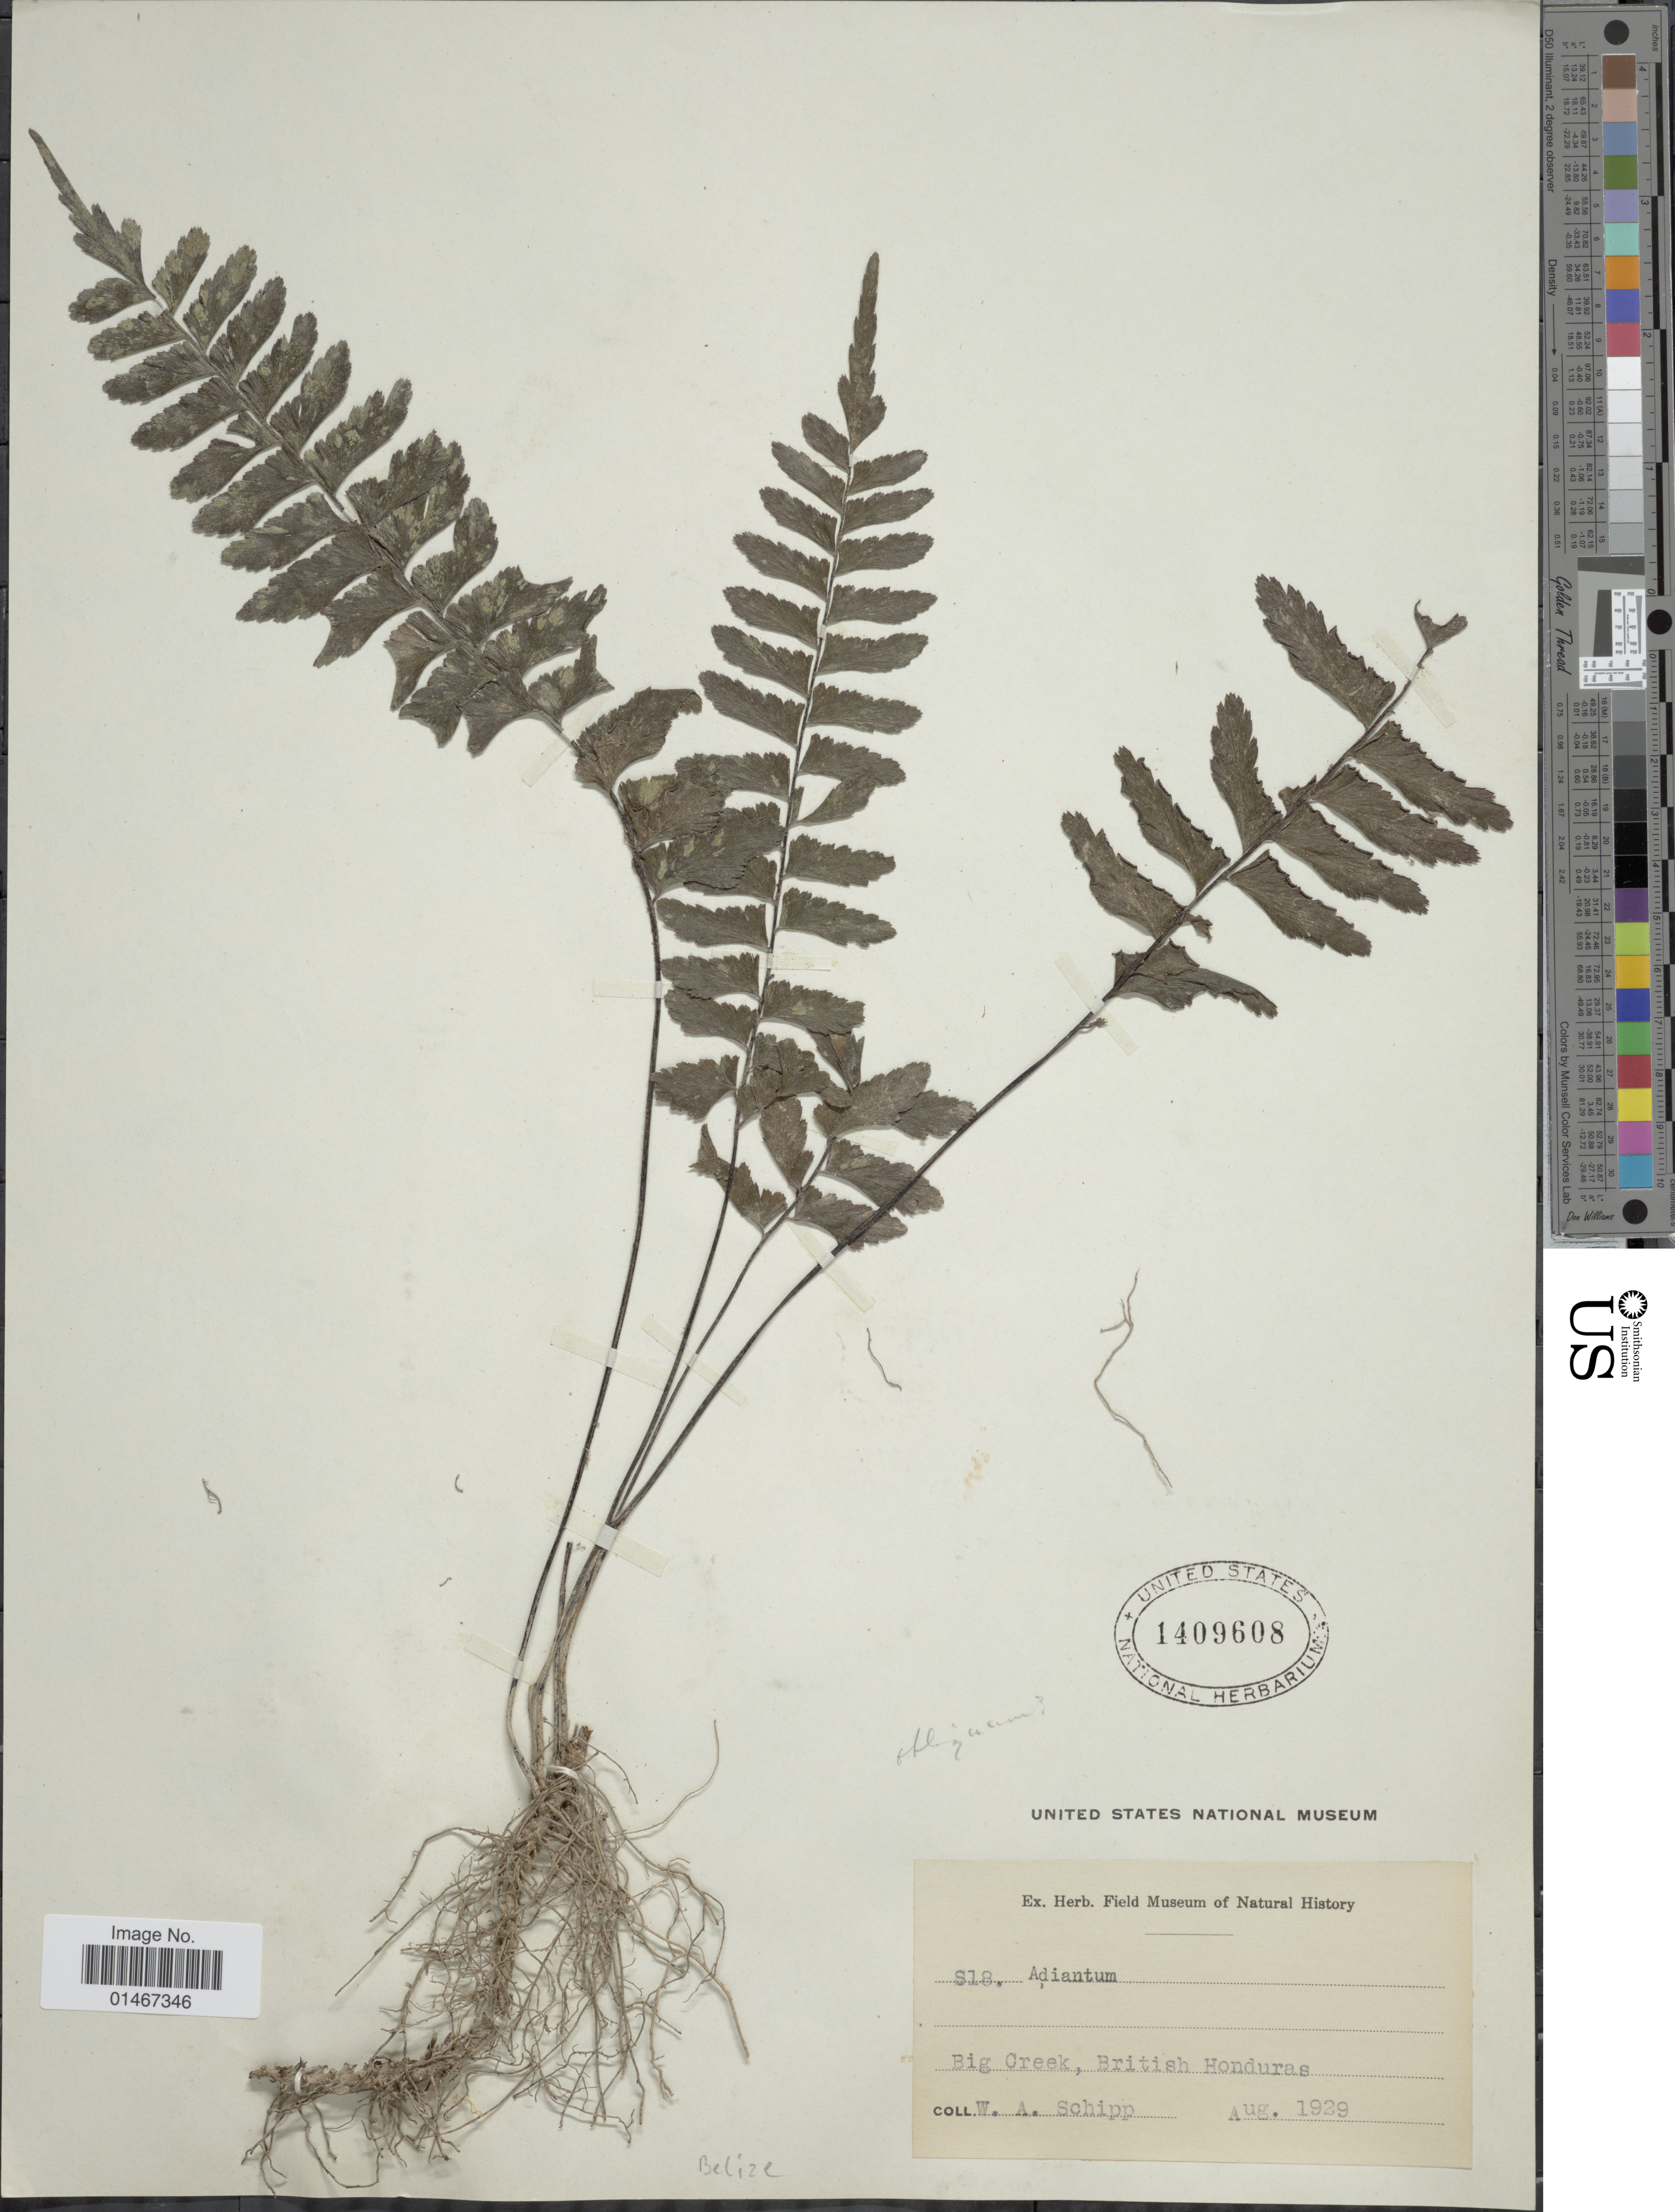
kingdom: Plantae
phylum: Tracheophyta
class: Polypodiopsida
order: Polypodiales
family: Pteridaceae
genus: Adiantum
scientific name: Adiantum obliquum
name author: Willd.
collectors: W. Schipp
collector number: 818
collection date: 1939-08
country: Belize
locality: Big Creek, British Honduras.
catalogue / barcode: US 1409608